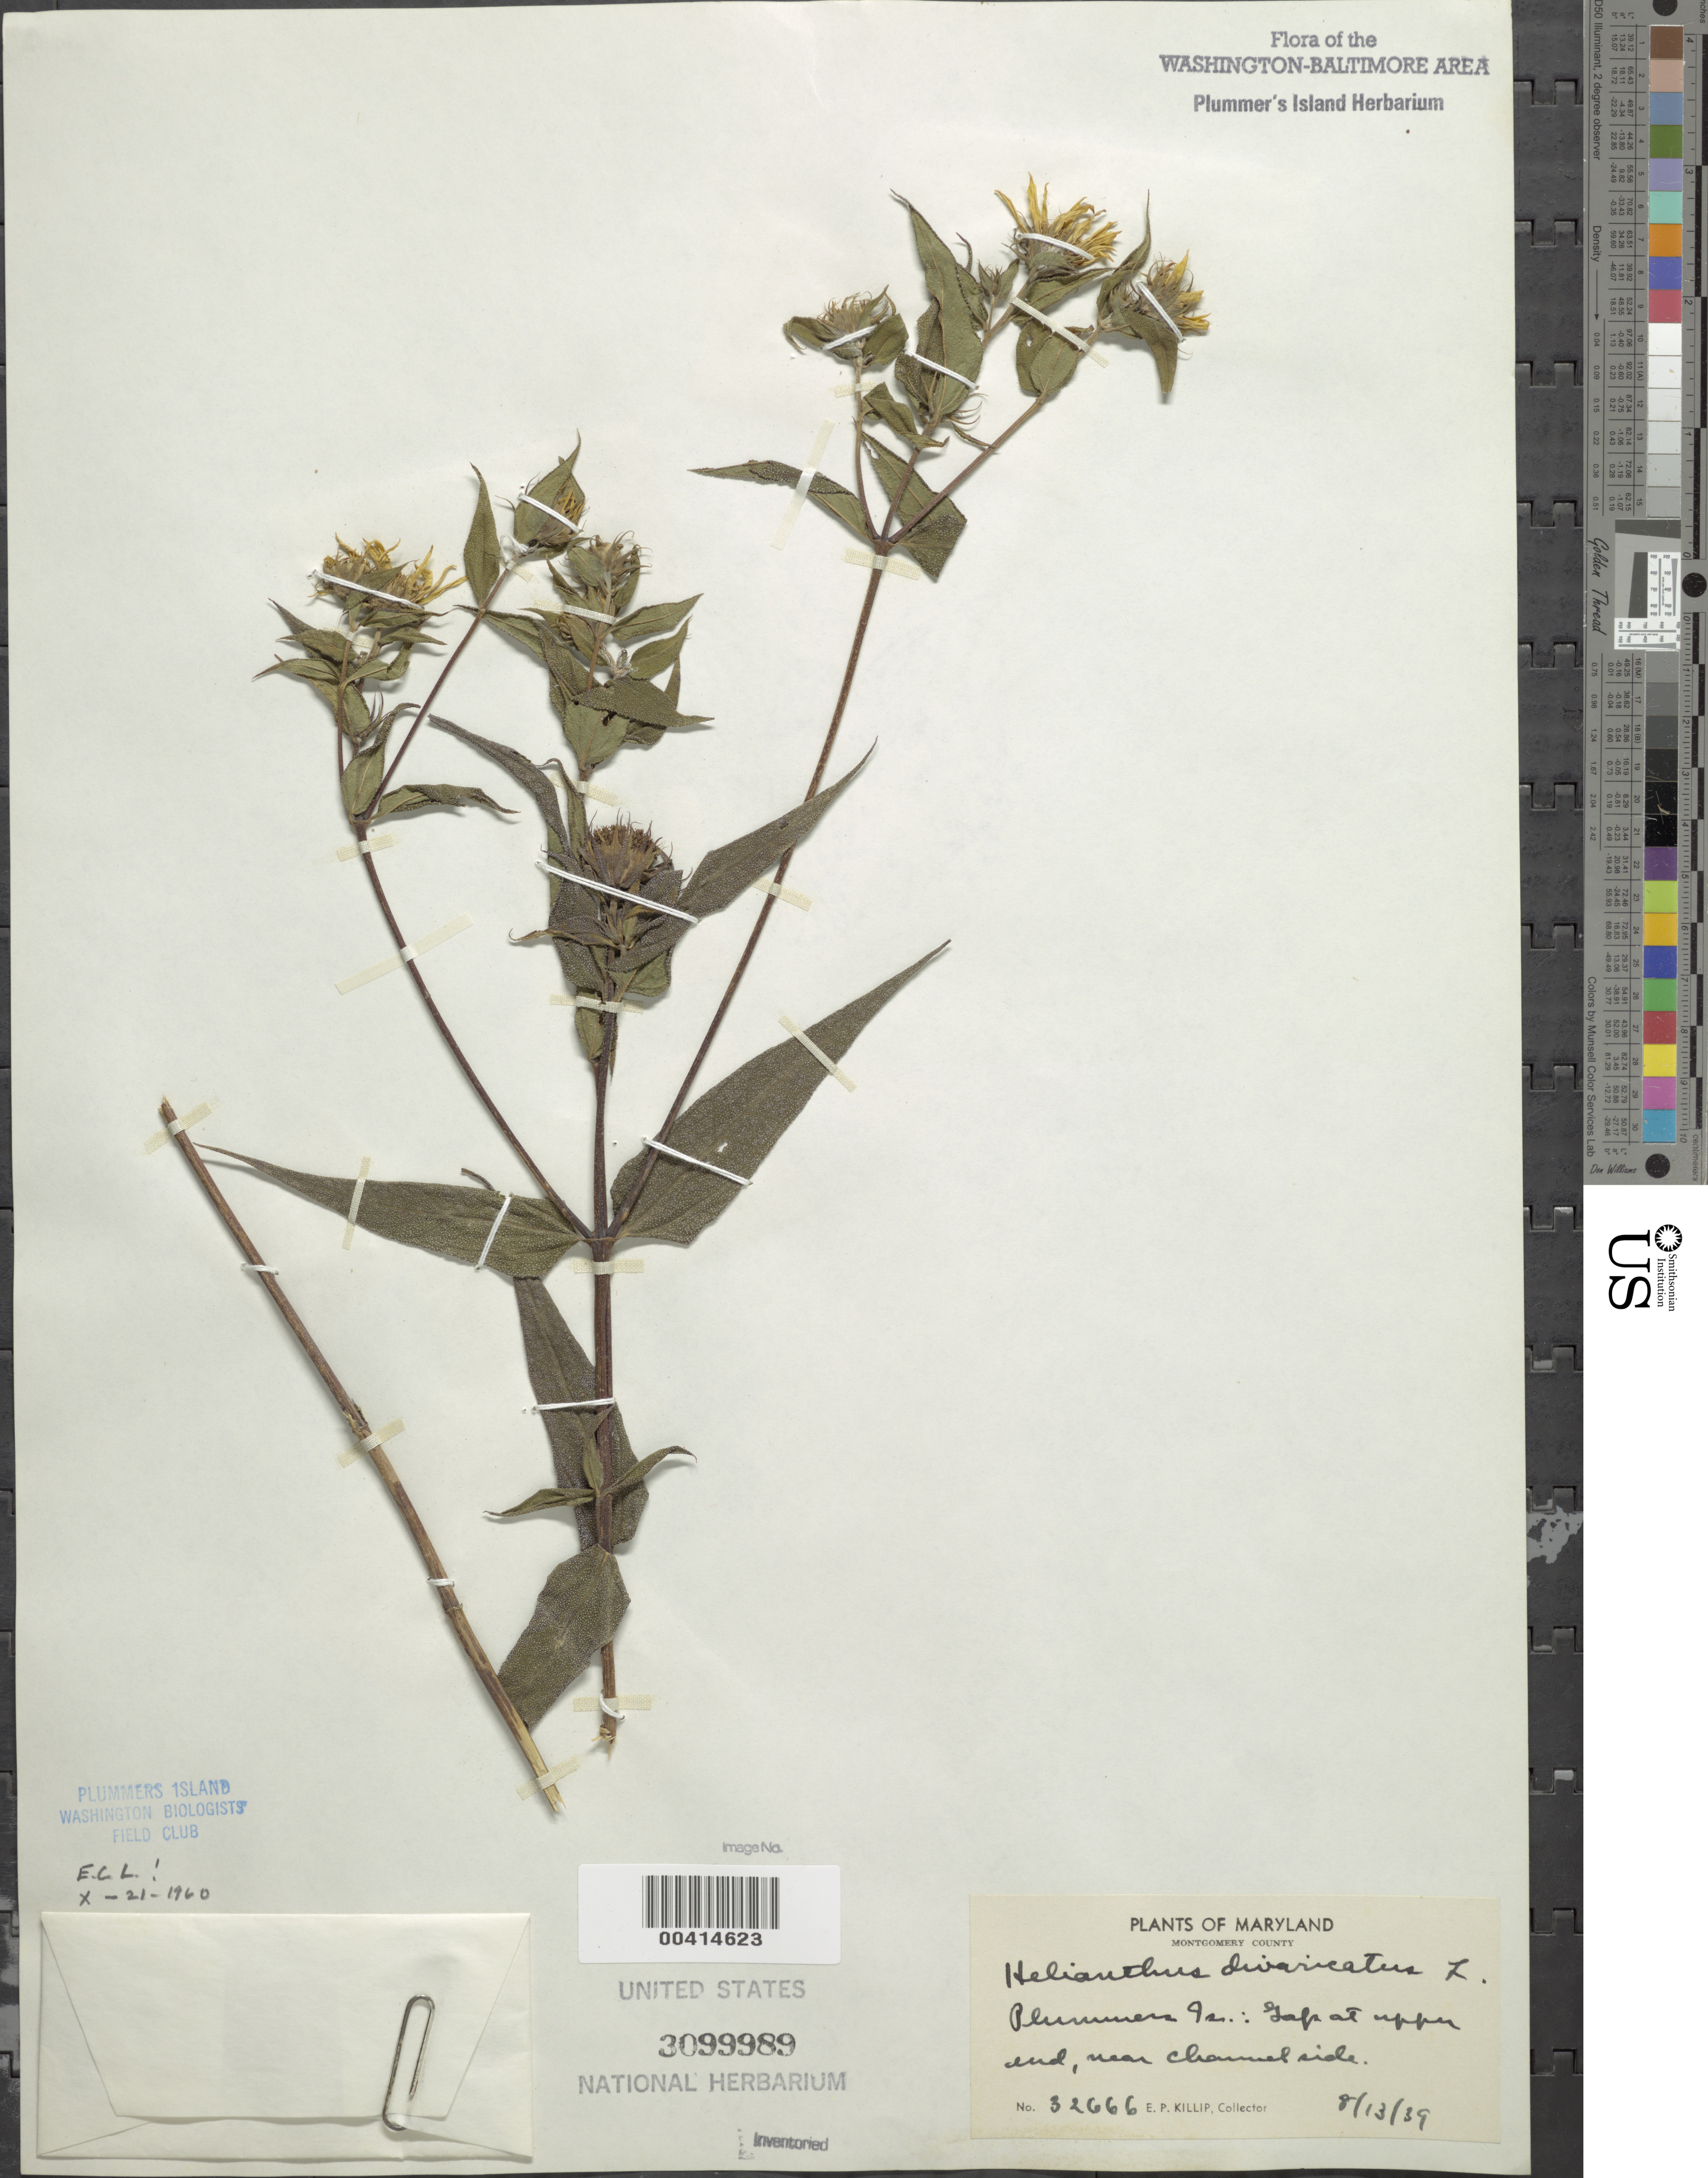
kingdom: Plantae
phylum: Tracheophyta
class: Magnoliopsida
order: Asterales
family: Asteraceae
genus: Helianthus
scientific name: Helianthus divaricatus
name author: L.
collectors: E. P. Killip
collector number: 32666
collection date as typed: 13 Aug 1939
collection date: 1939-08-13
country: United States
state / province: Maryland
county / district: Montgomery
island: Plummers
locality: Plummer's Island; Gap at upper end near channel Side C. & O. Canal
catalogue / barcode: US 3099989